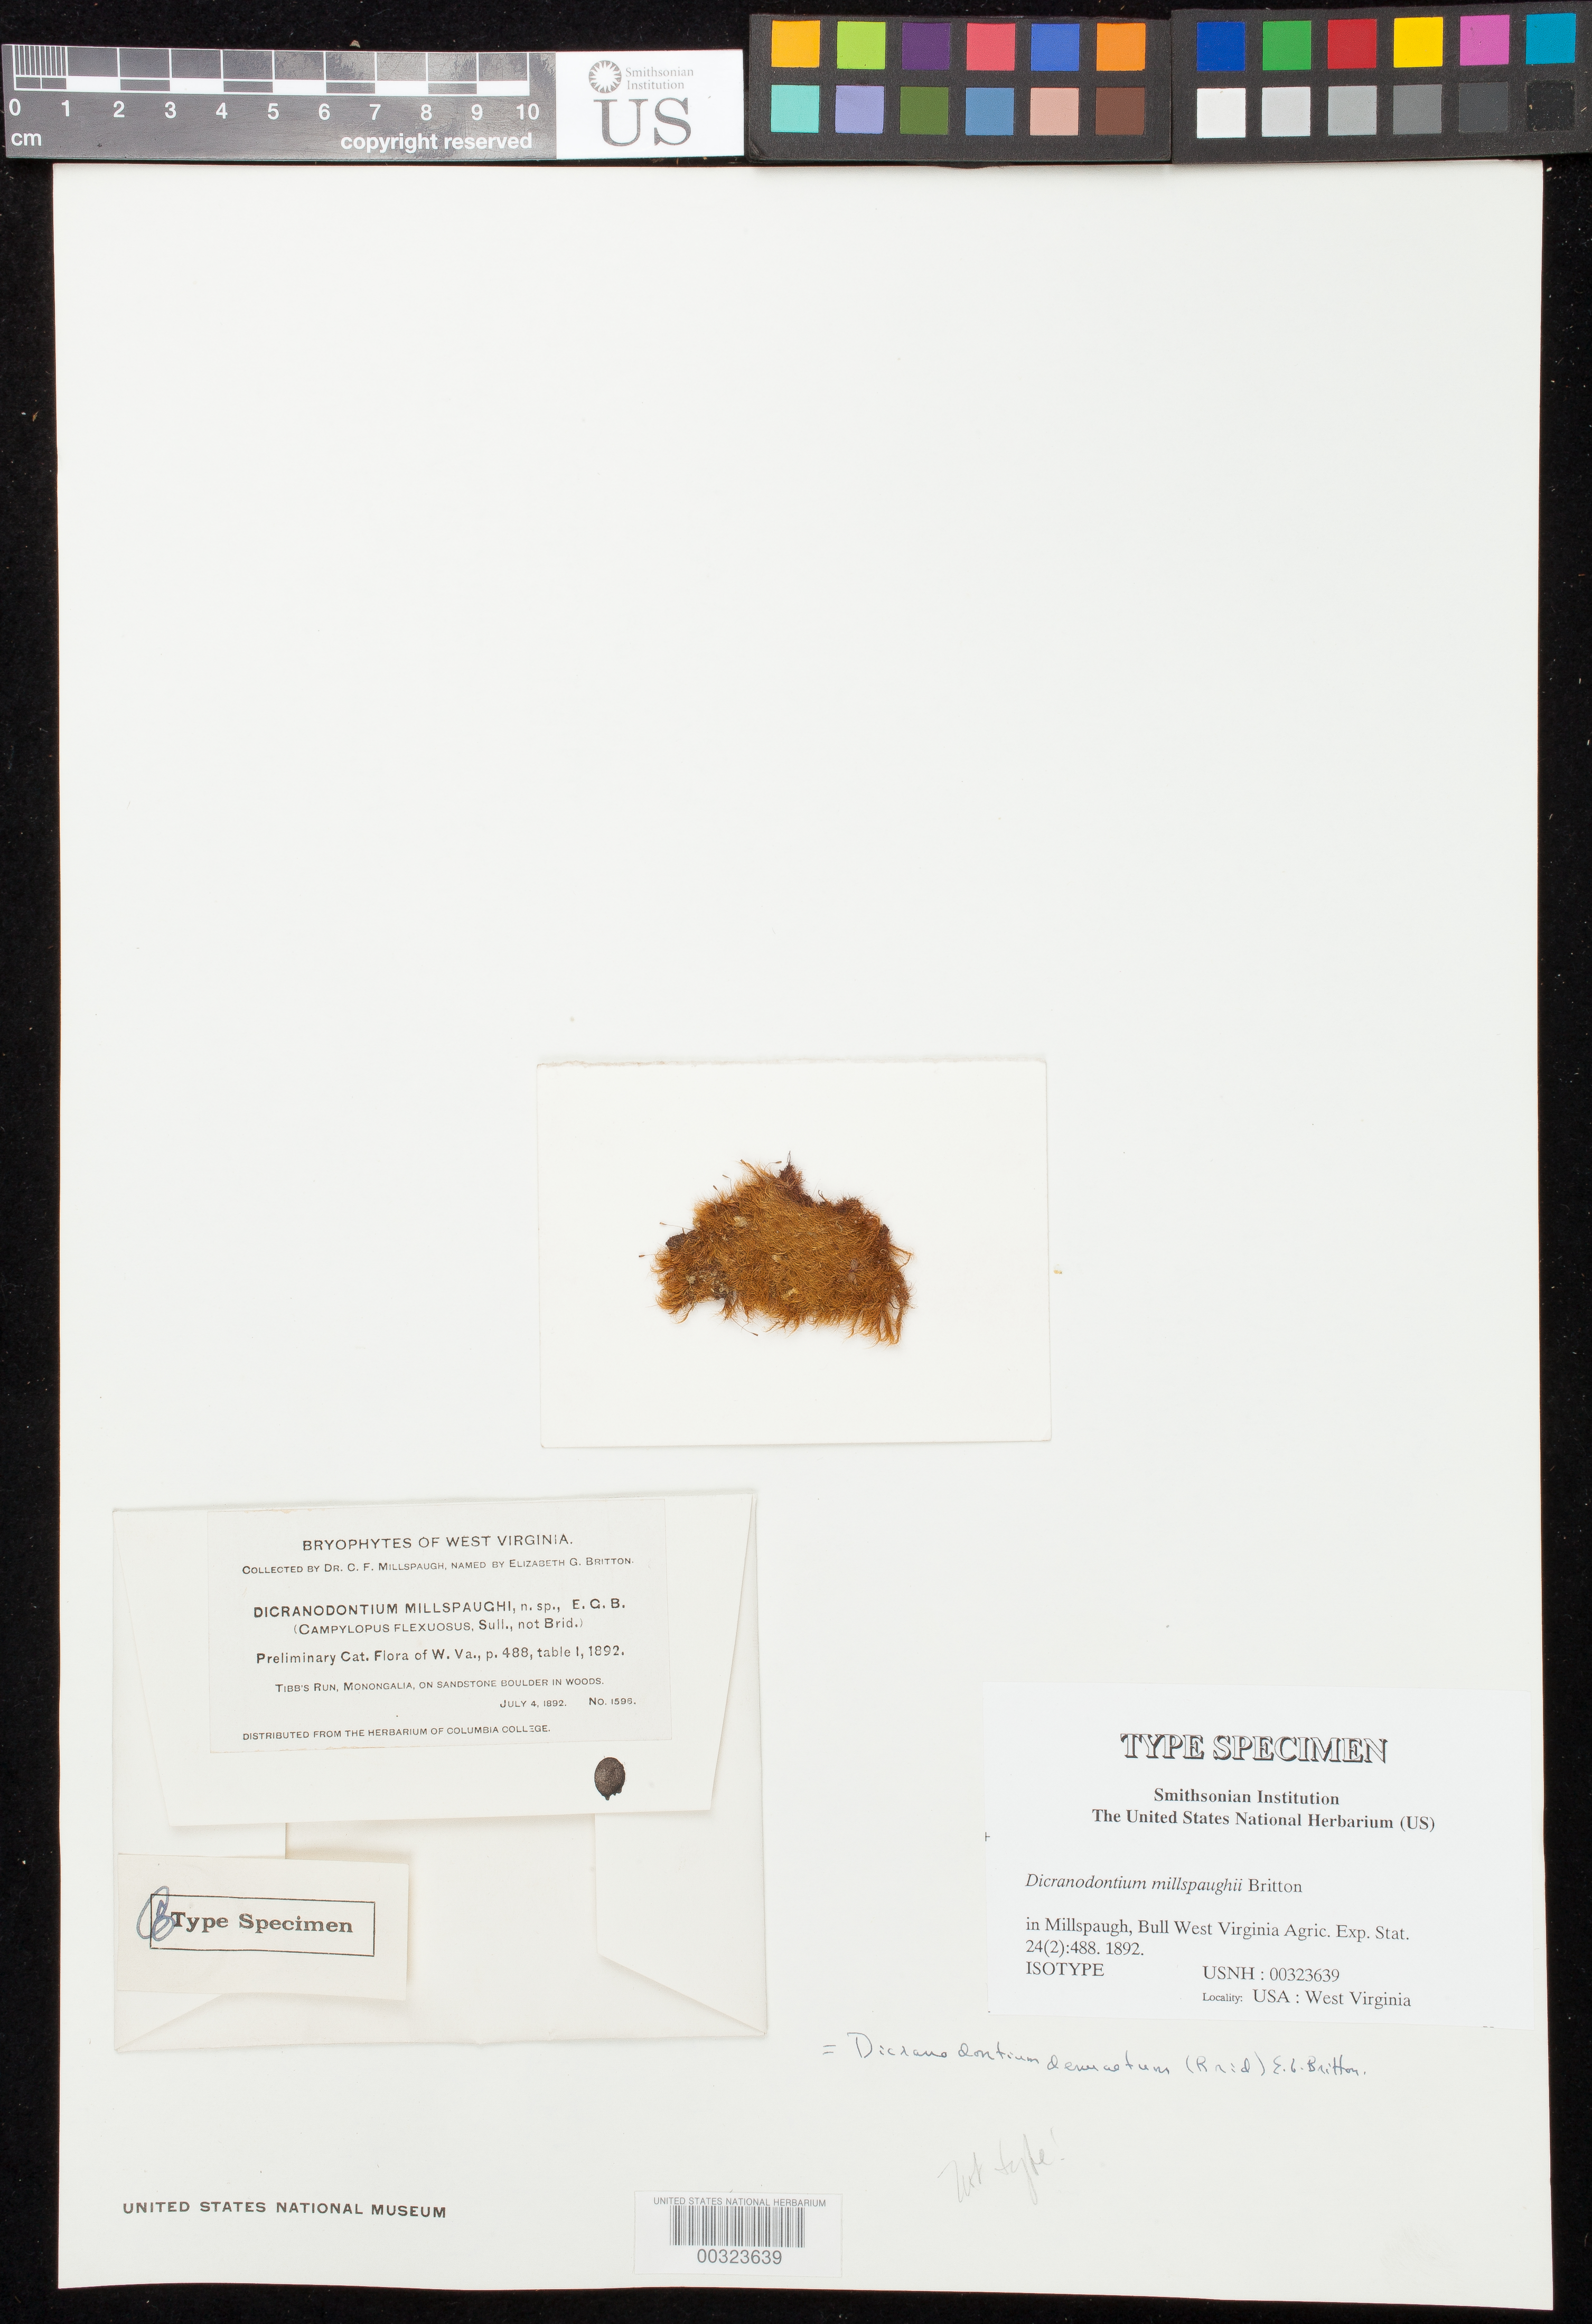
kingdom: Plantae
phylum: Bryophyta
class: Bryopsida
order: Dicranales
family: Leucobryaceae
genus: Dicranodontium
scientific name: Dicranodontium millspaughii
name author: E. Britton in Millsp.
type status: Isotype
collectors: C. F. Millspaugh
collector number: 1596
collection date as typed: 04 Jul 1892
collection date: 1892-07-04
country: United States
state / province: West Virginia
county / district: Monongalia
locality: Tibb's Run, sandstone Boulder in woods.